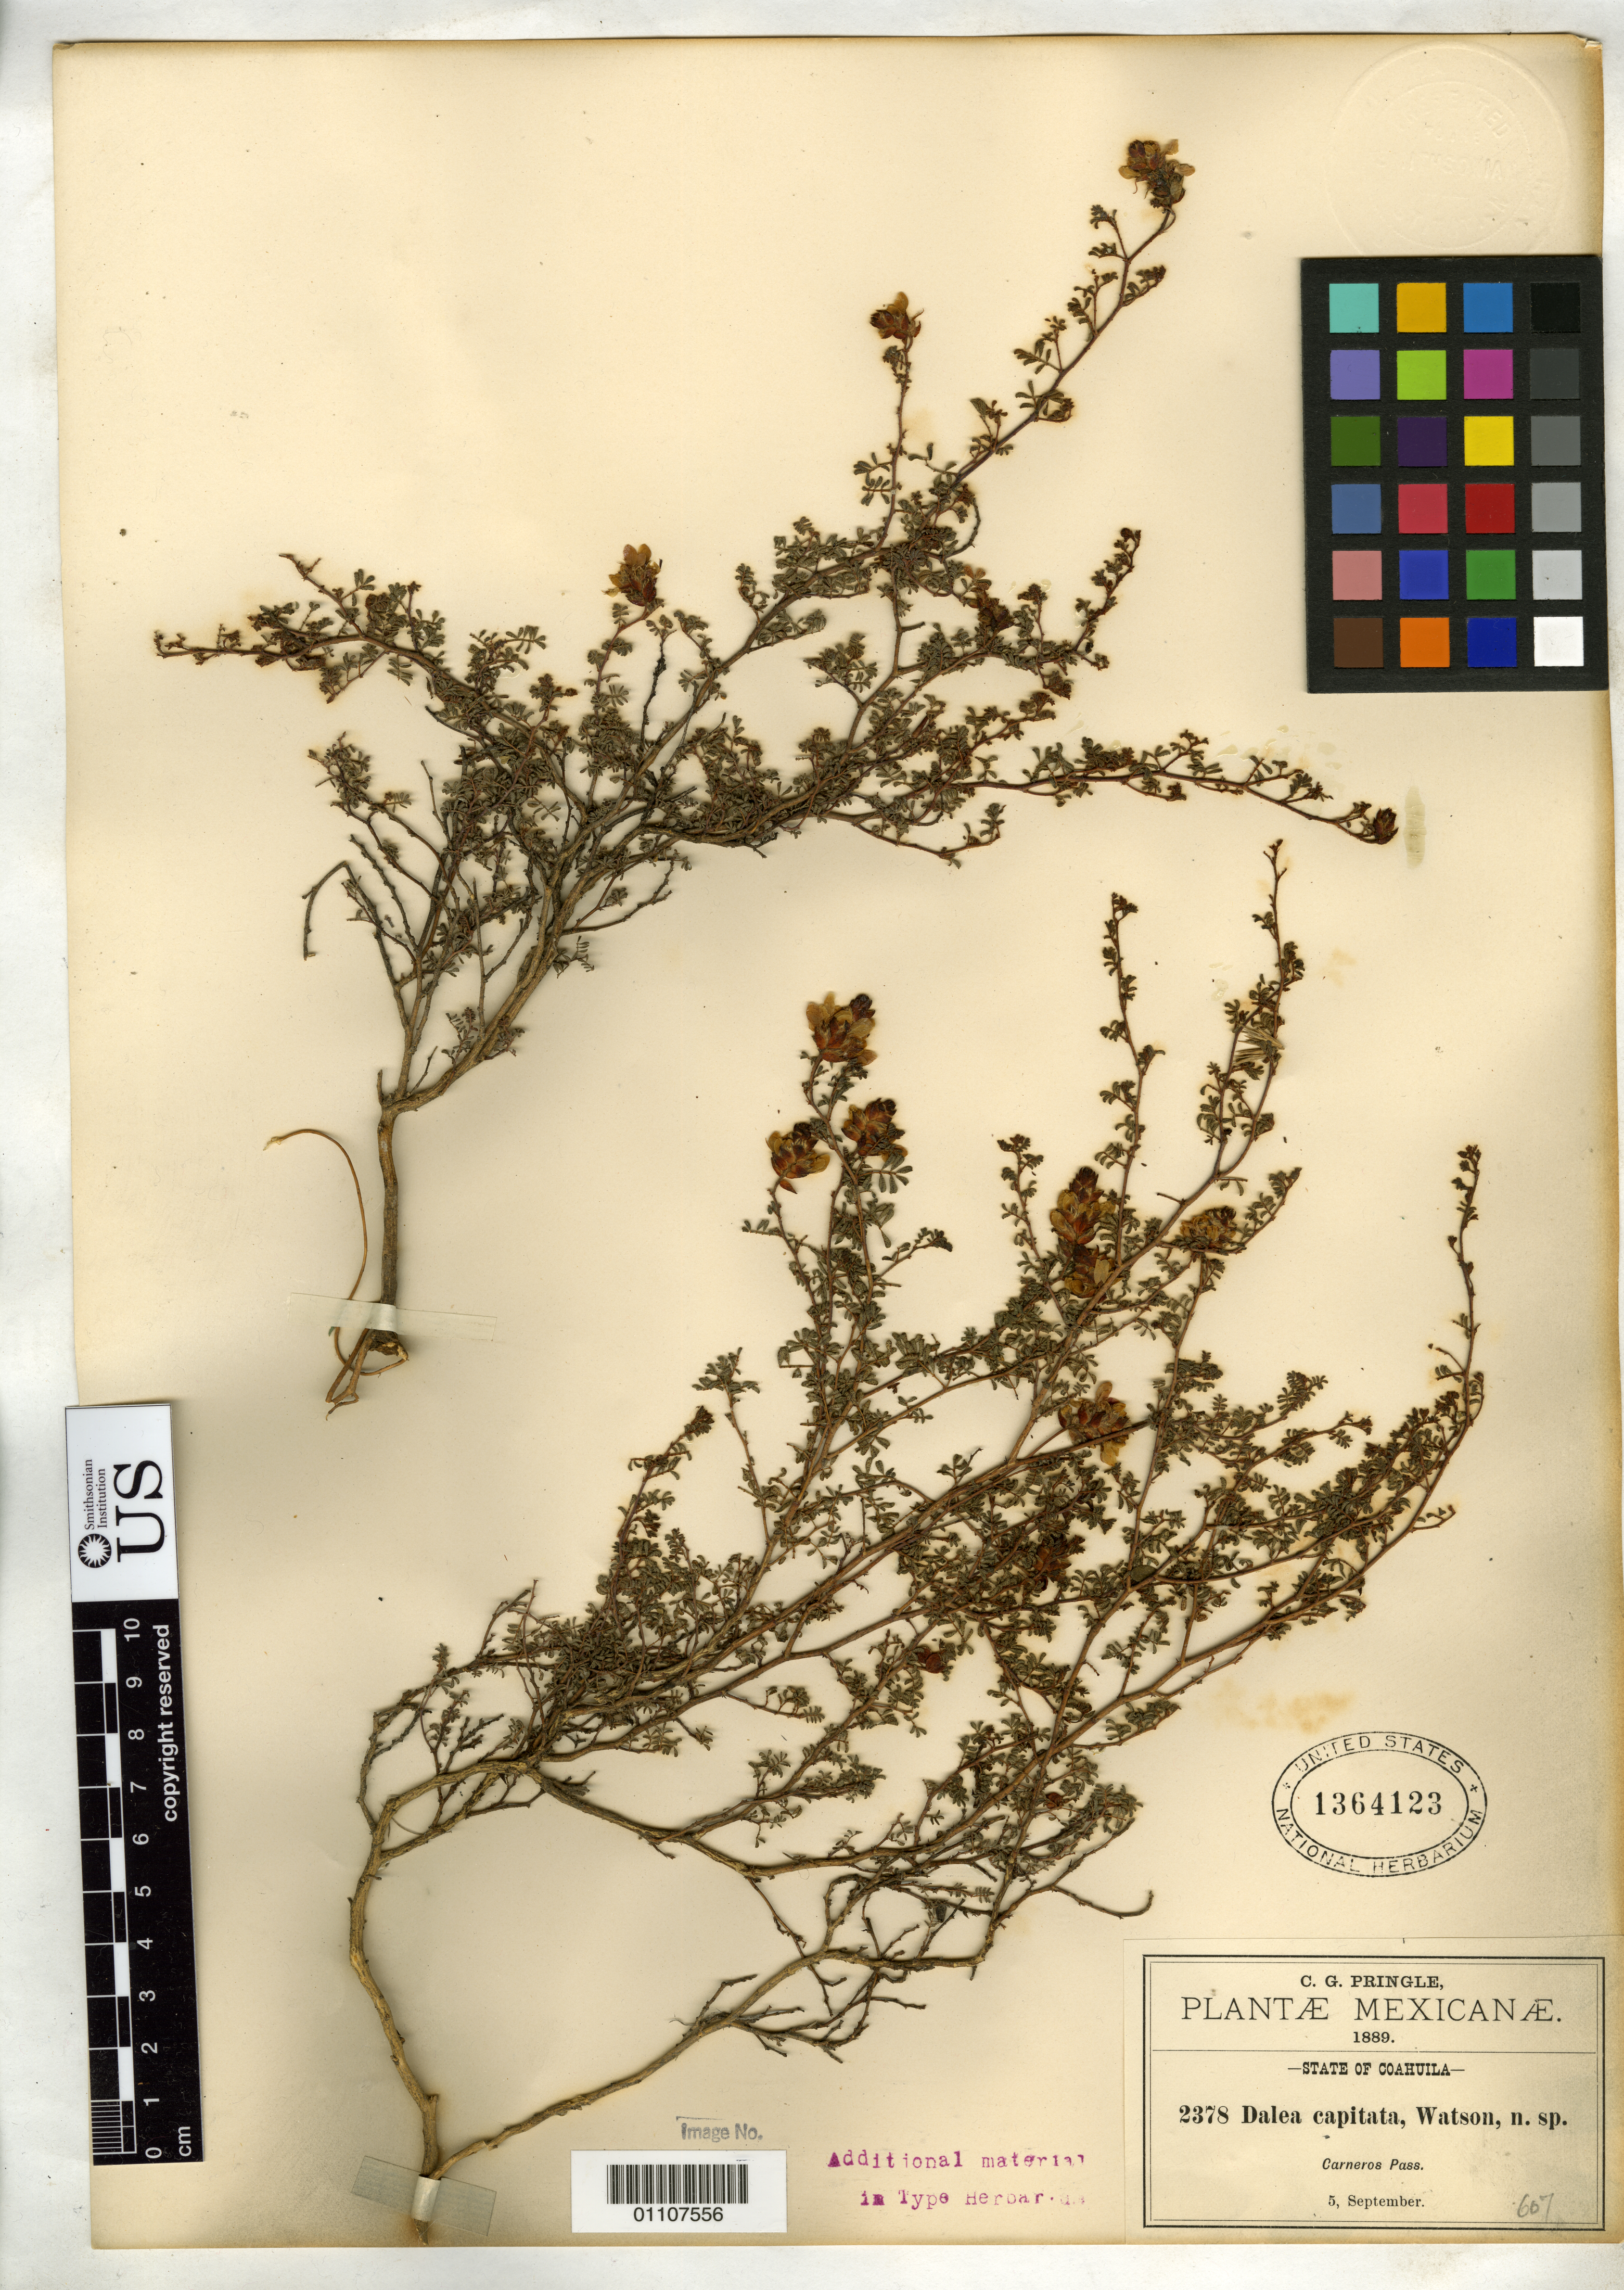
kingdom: Plantae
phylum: Tracheophyta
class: Magnoliopsida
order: Fabales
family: Fabaceae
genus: Dalea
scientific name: Dalea capitata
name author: S. Watson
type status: Type Collection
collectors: C. G. Pringle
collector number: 2378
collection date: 1889-09-05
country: Mexico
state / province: Coahuila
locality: Carneros Pass.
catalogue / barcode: US 1364123